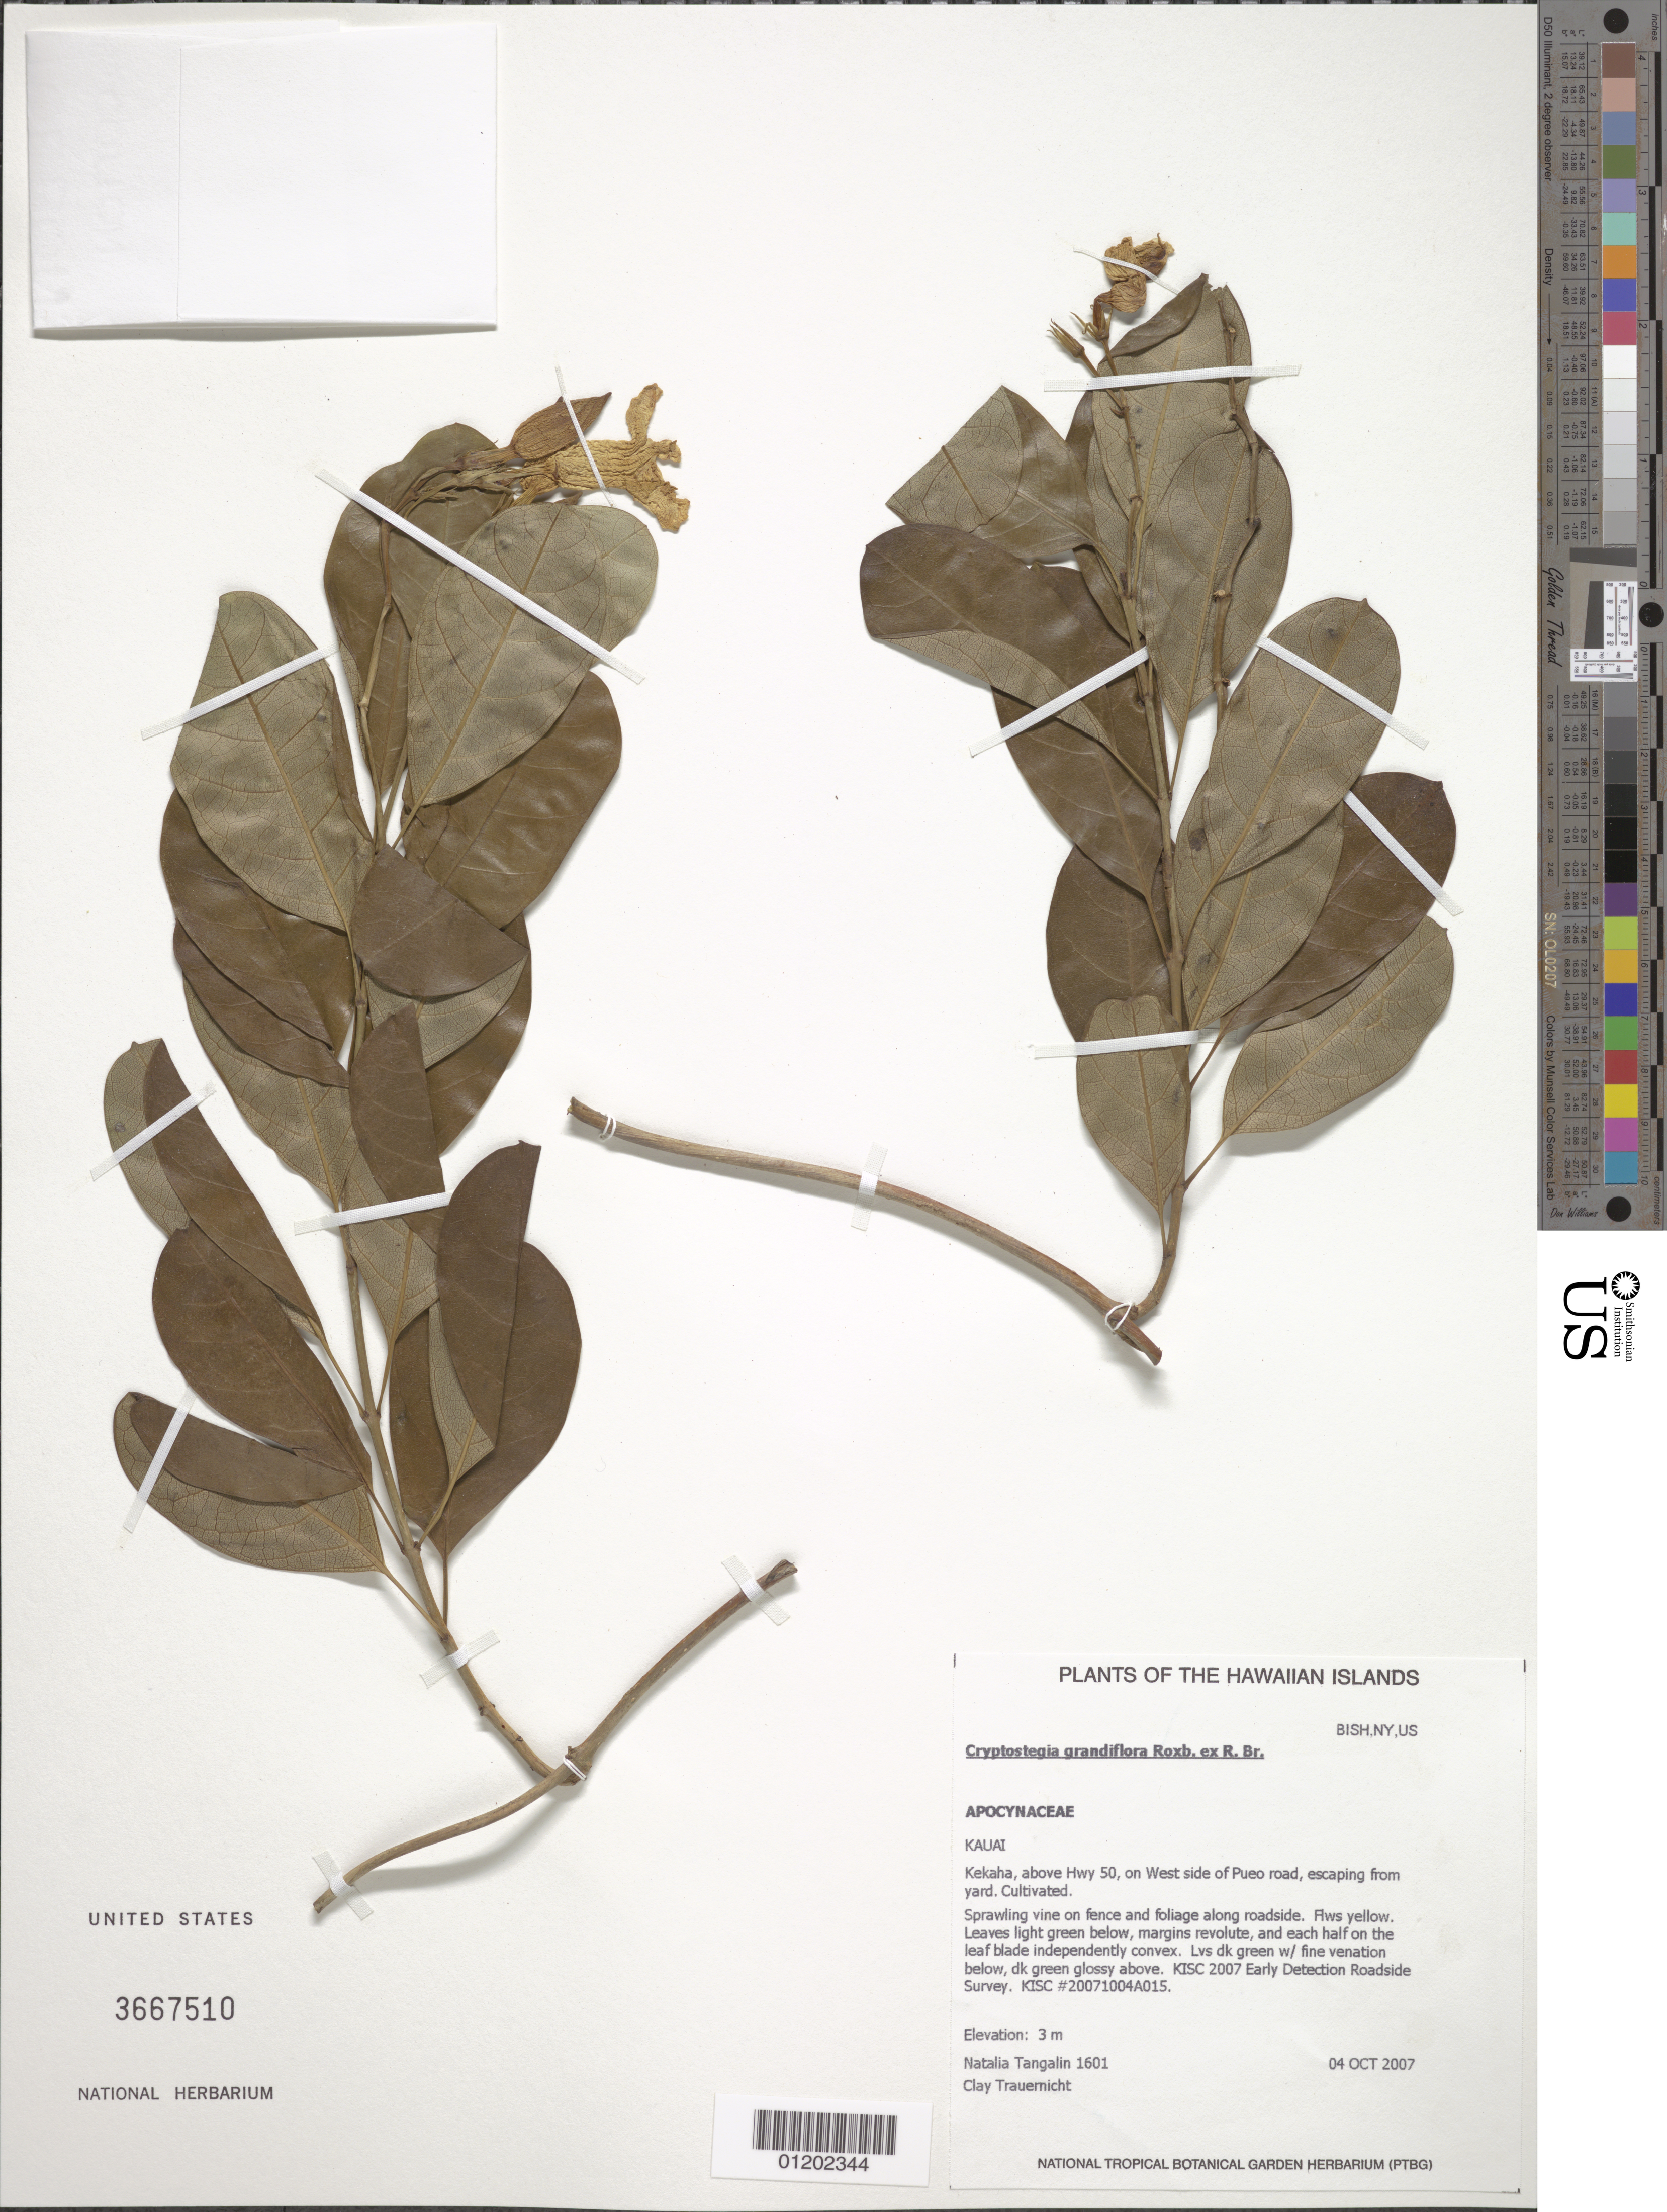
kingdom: Plantae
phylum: Tracheophyta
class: Magnoliopsida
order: Gentianales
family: Apocynaceae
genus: Cryptostegia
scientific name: Cryptostegia grandiflora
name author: Roxb. ex R. Br.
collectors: N. Tangalin & C. Trauernicht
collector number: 1601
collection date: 2007-10-04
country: United States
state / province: Hawaii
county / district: Kaui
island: Kaua'i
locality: Kekaha, above Hwy 50, on West side of Pueo Road.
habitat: Roadside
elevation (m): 3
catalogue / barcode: US 3667510